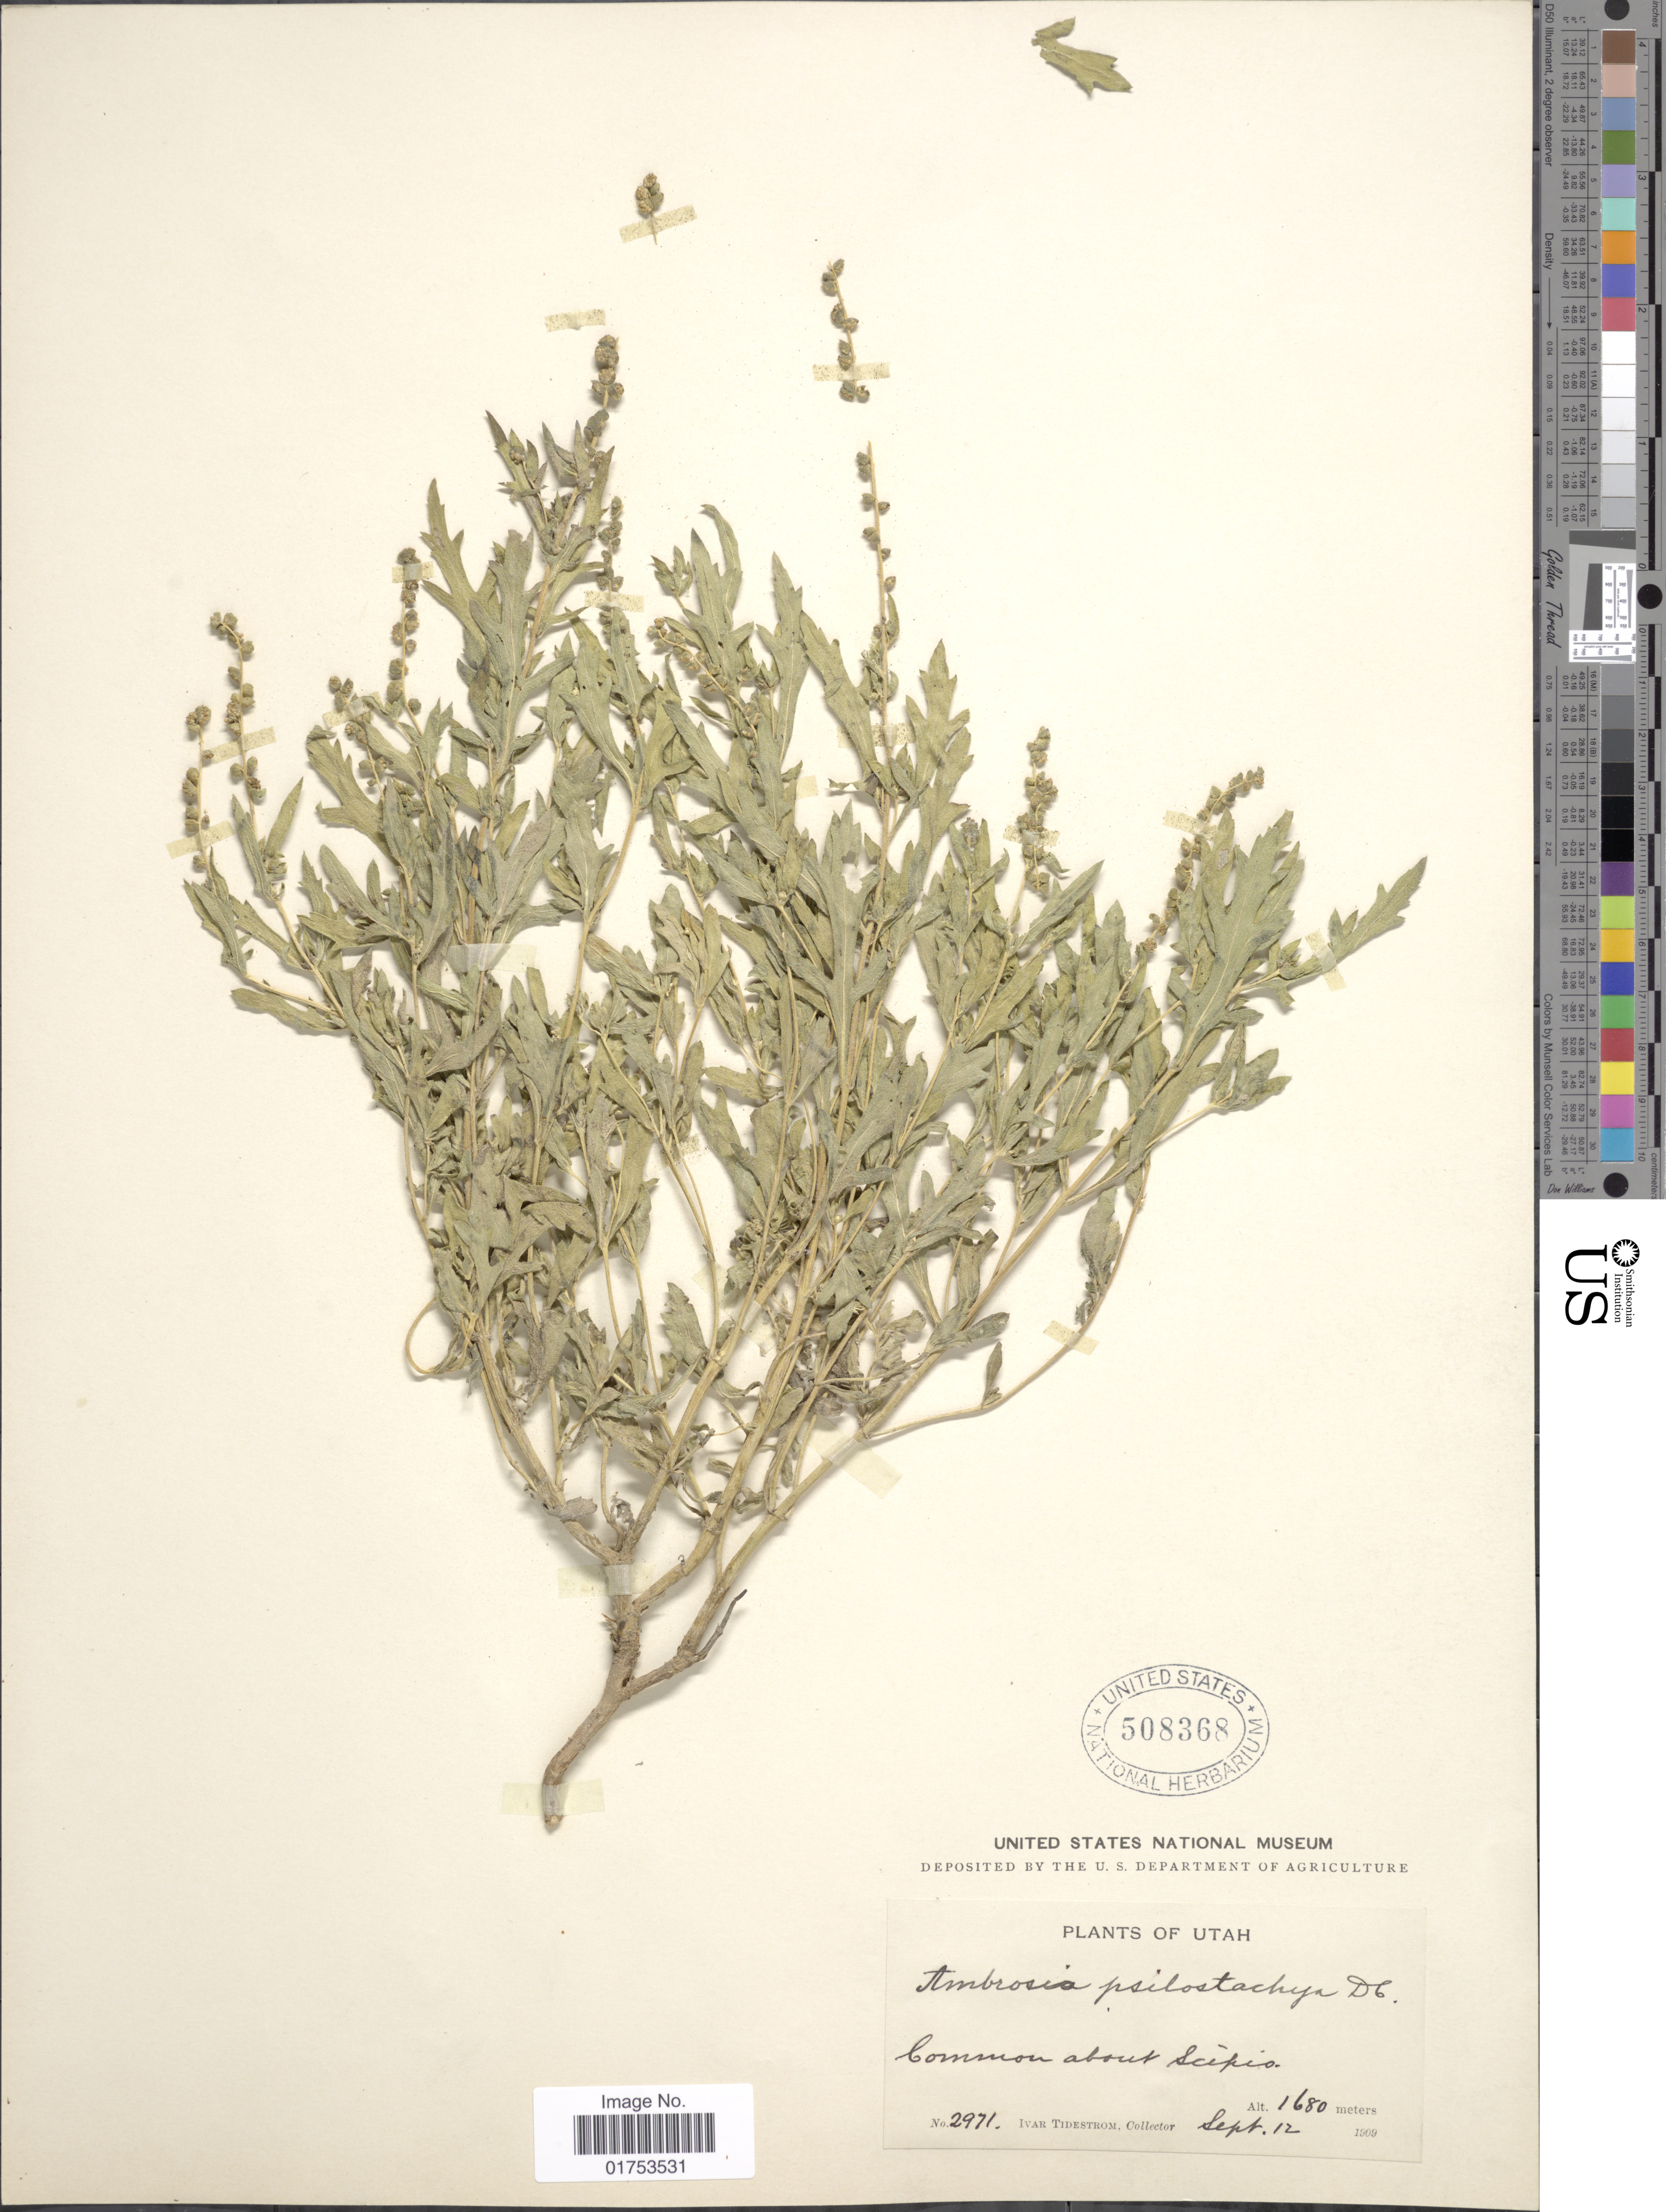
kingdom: Plantae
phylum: Tracheophyta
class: Magnoliopsida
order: Asterales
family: Asteraceae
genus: Ambrosia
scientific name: Ambrosia psilostachya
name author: DC.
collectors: I. F. Tidestrom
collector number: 2971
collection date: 1909-09-12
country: United States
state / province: Utah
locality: Common about Scipio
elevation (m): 1680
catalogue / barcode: US 508368